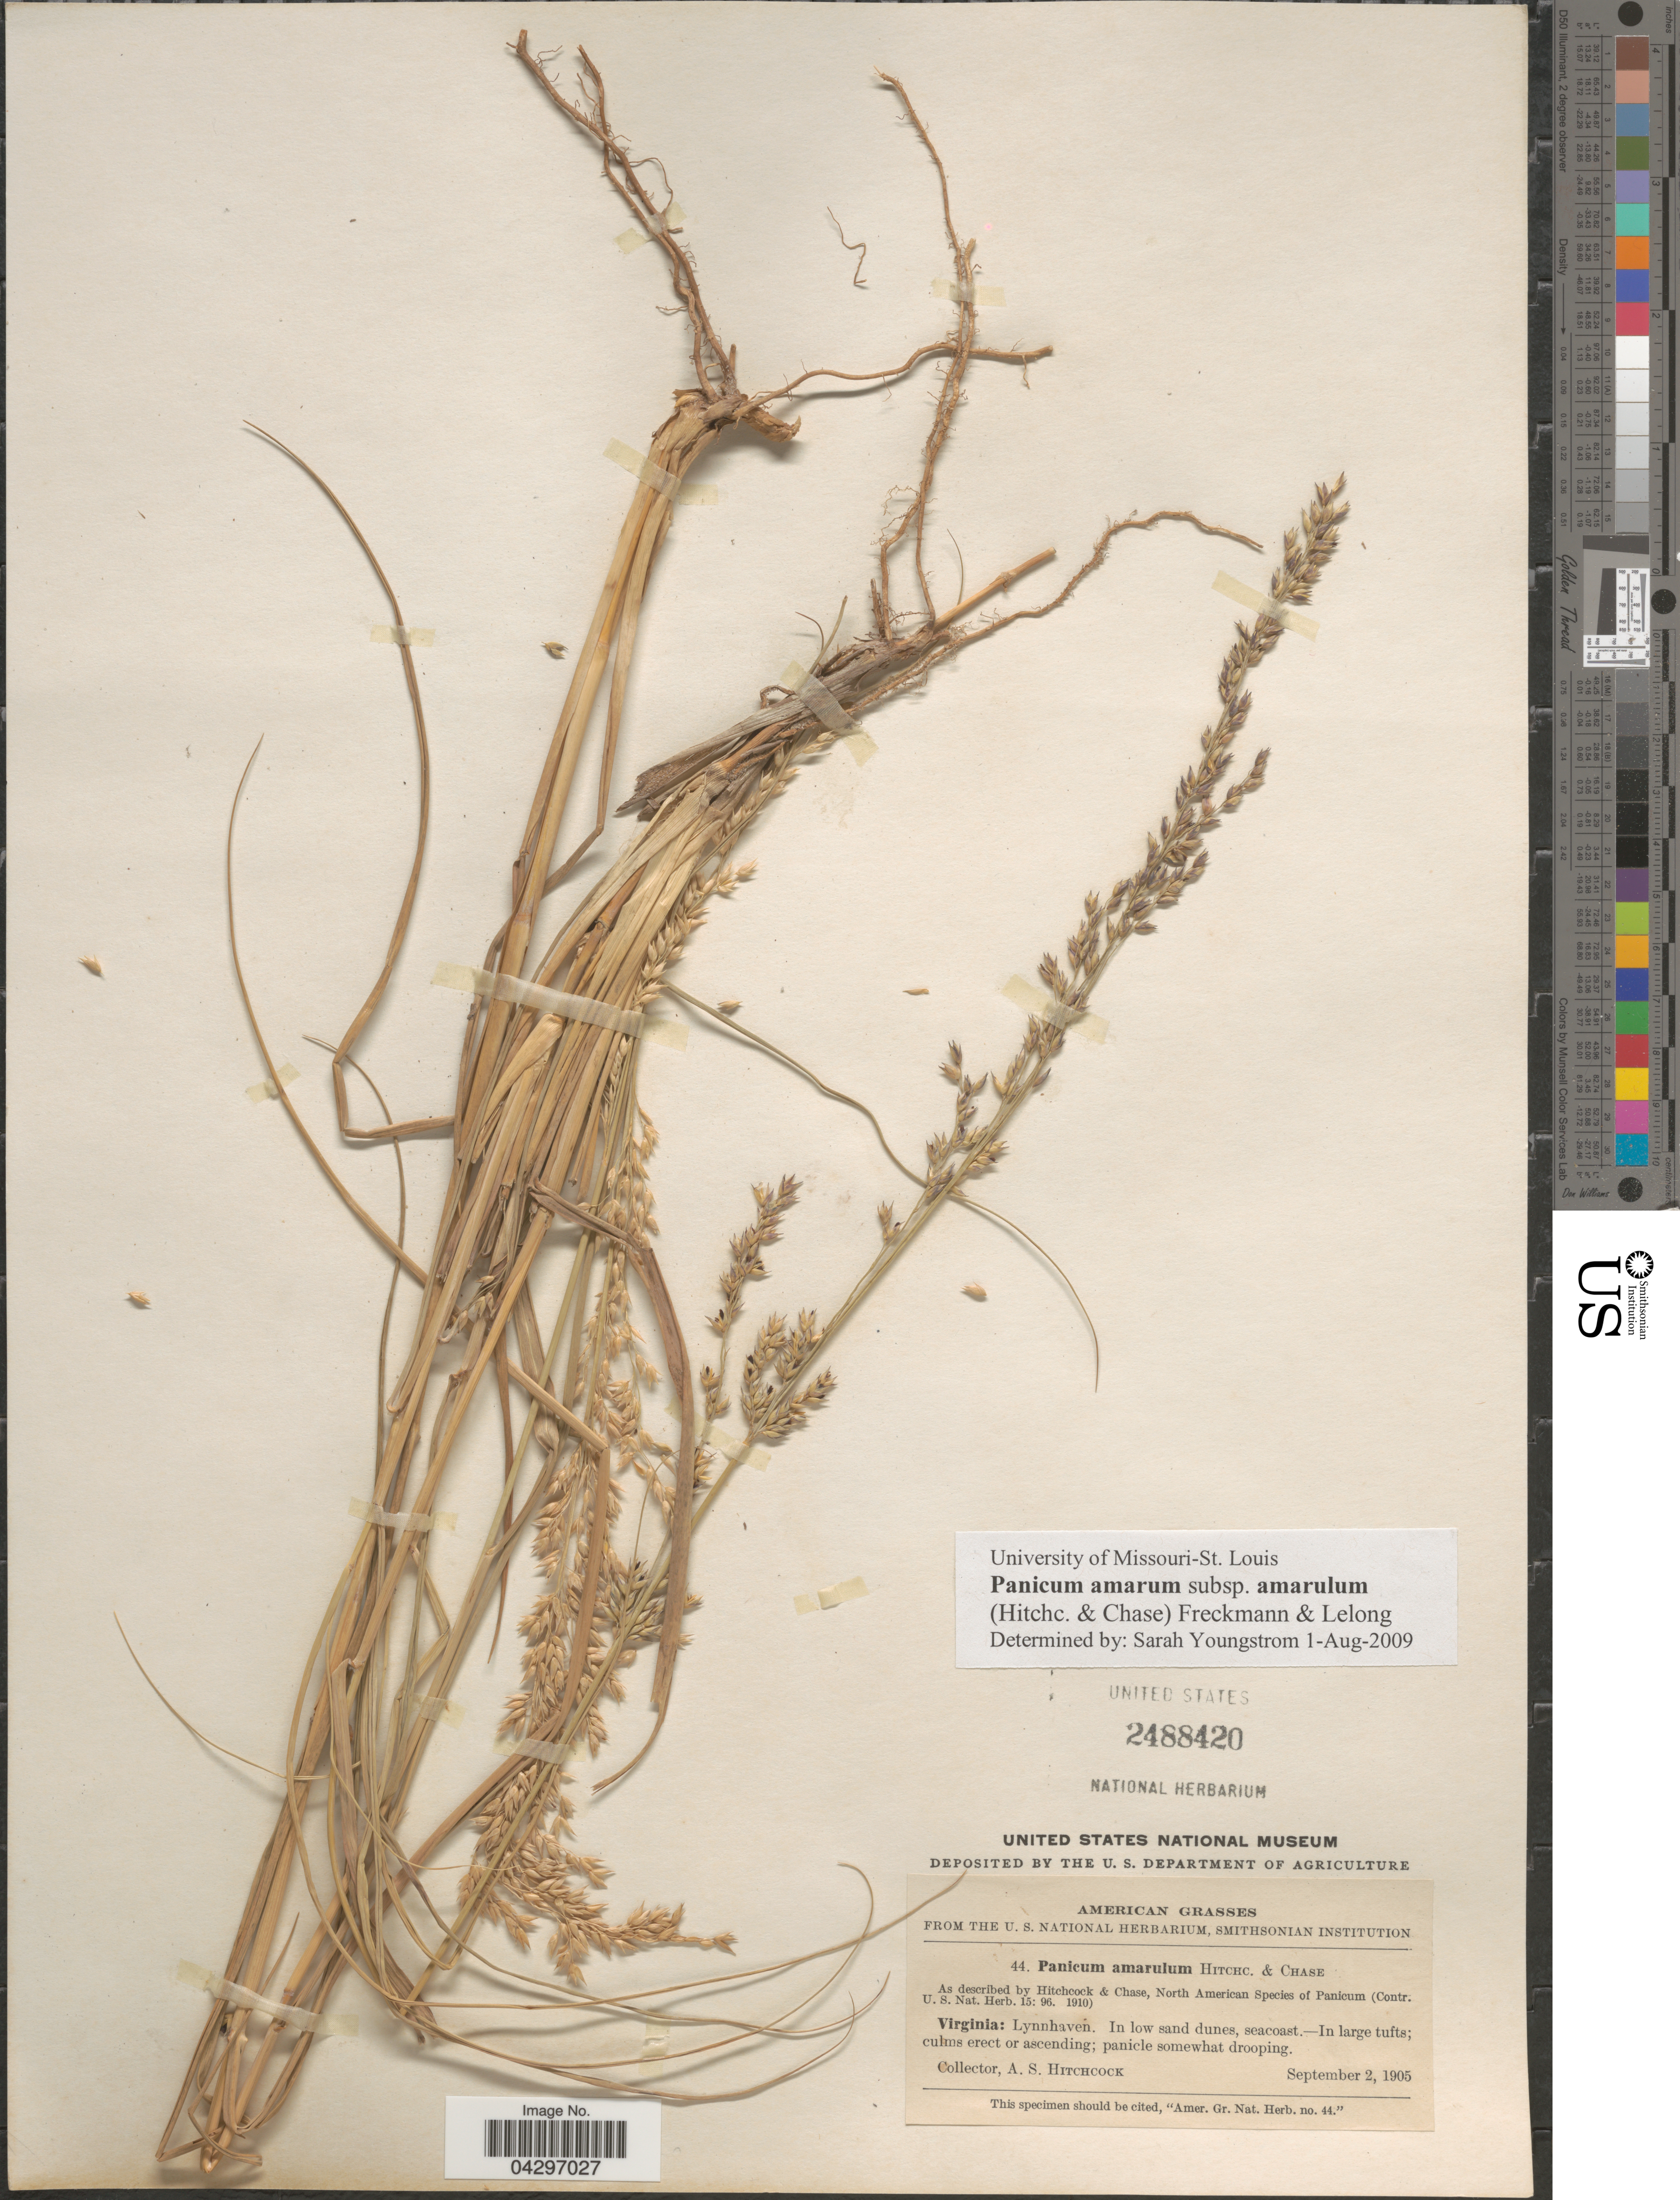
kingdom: Plantae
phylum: Tracheophyta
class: Liliopsida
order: Poales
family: Poaceae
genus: Panicum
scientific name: Panicum amarum var. amarulum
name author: (Hitchc. & Chase) Freckmann & Lelong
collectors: A. S. Hitchcock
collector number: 44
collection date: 1905-09-02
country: United States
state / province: Virginia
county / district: City of Virginia Beach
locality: Lynnhaven. In low sand dunes, seacoast.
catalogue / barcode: US 2488420